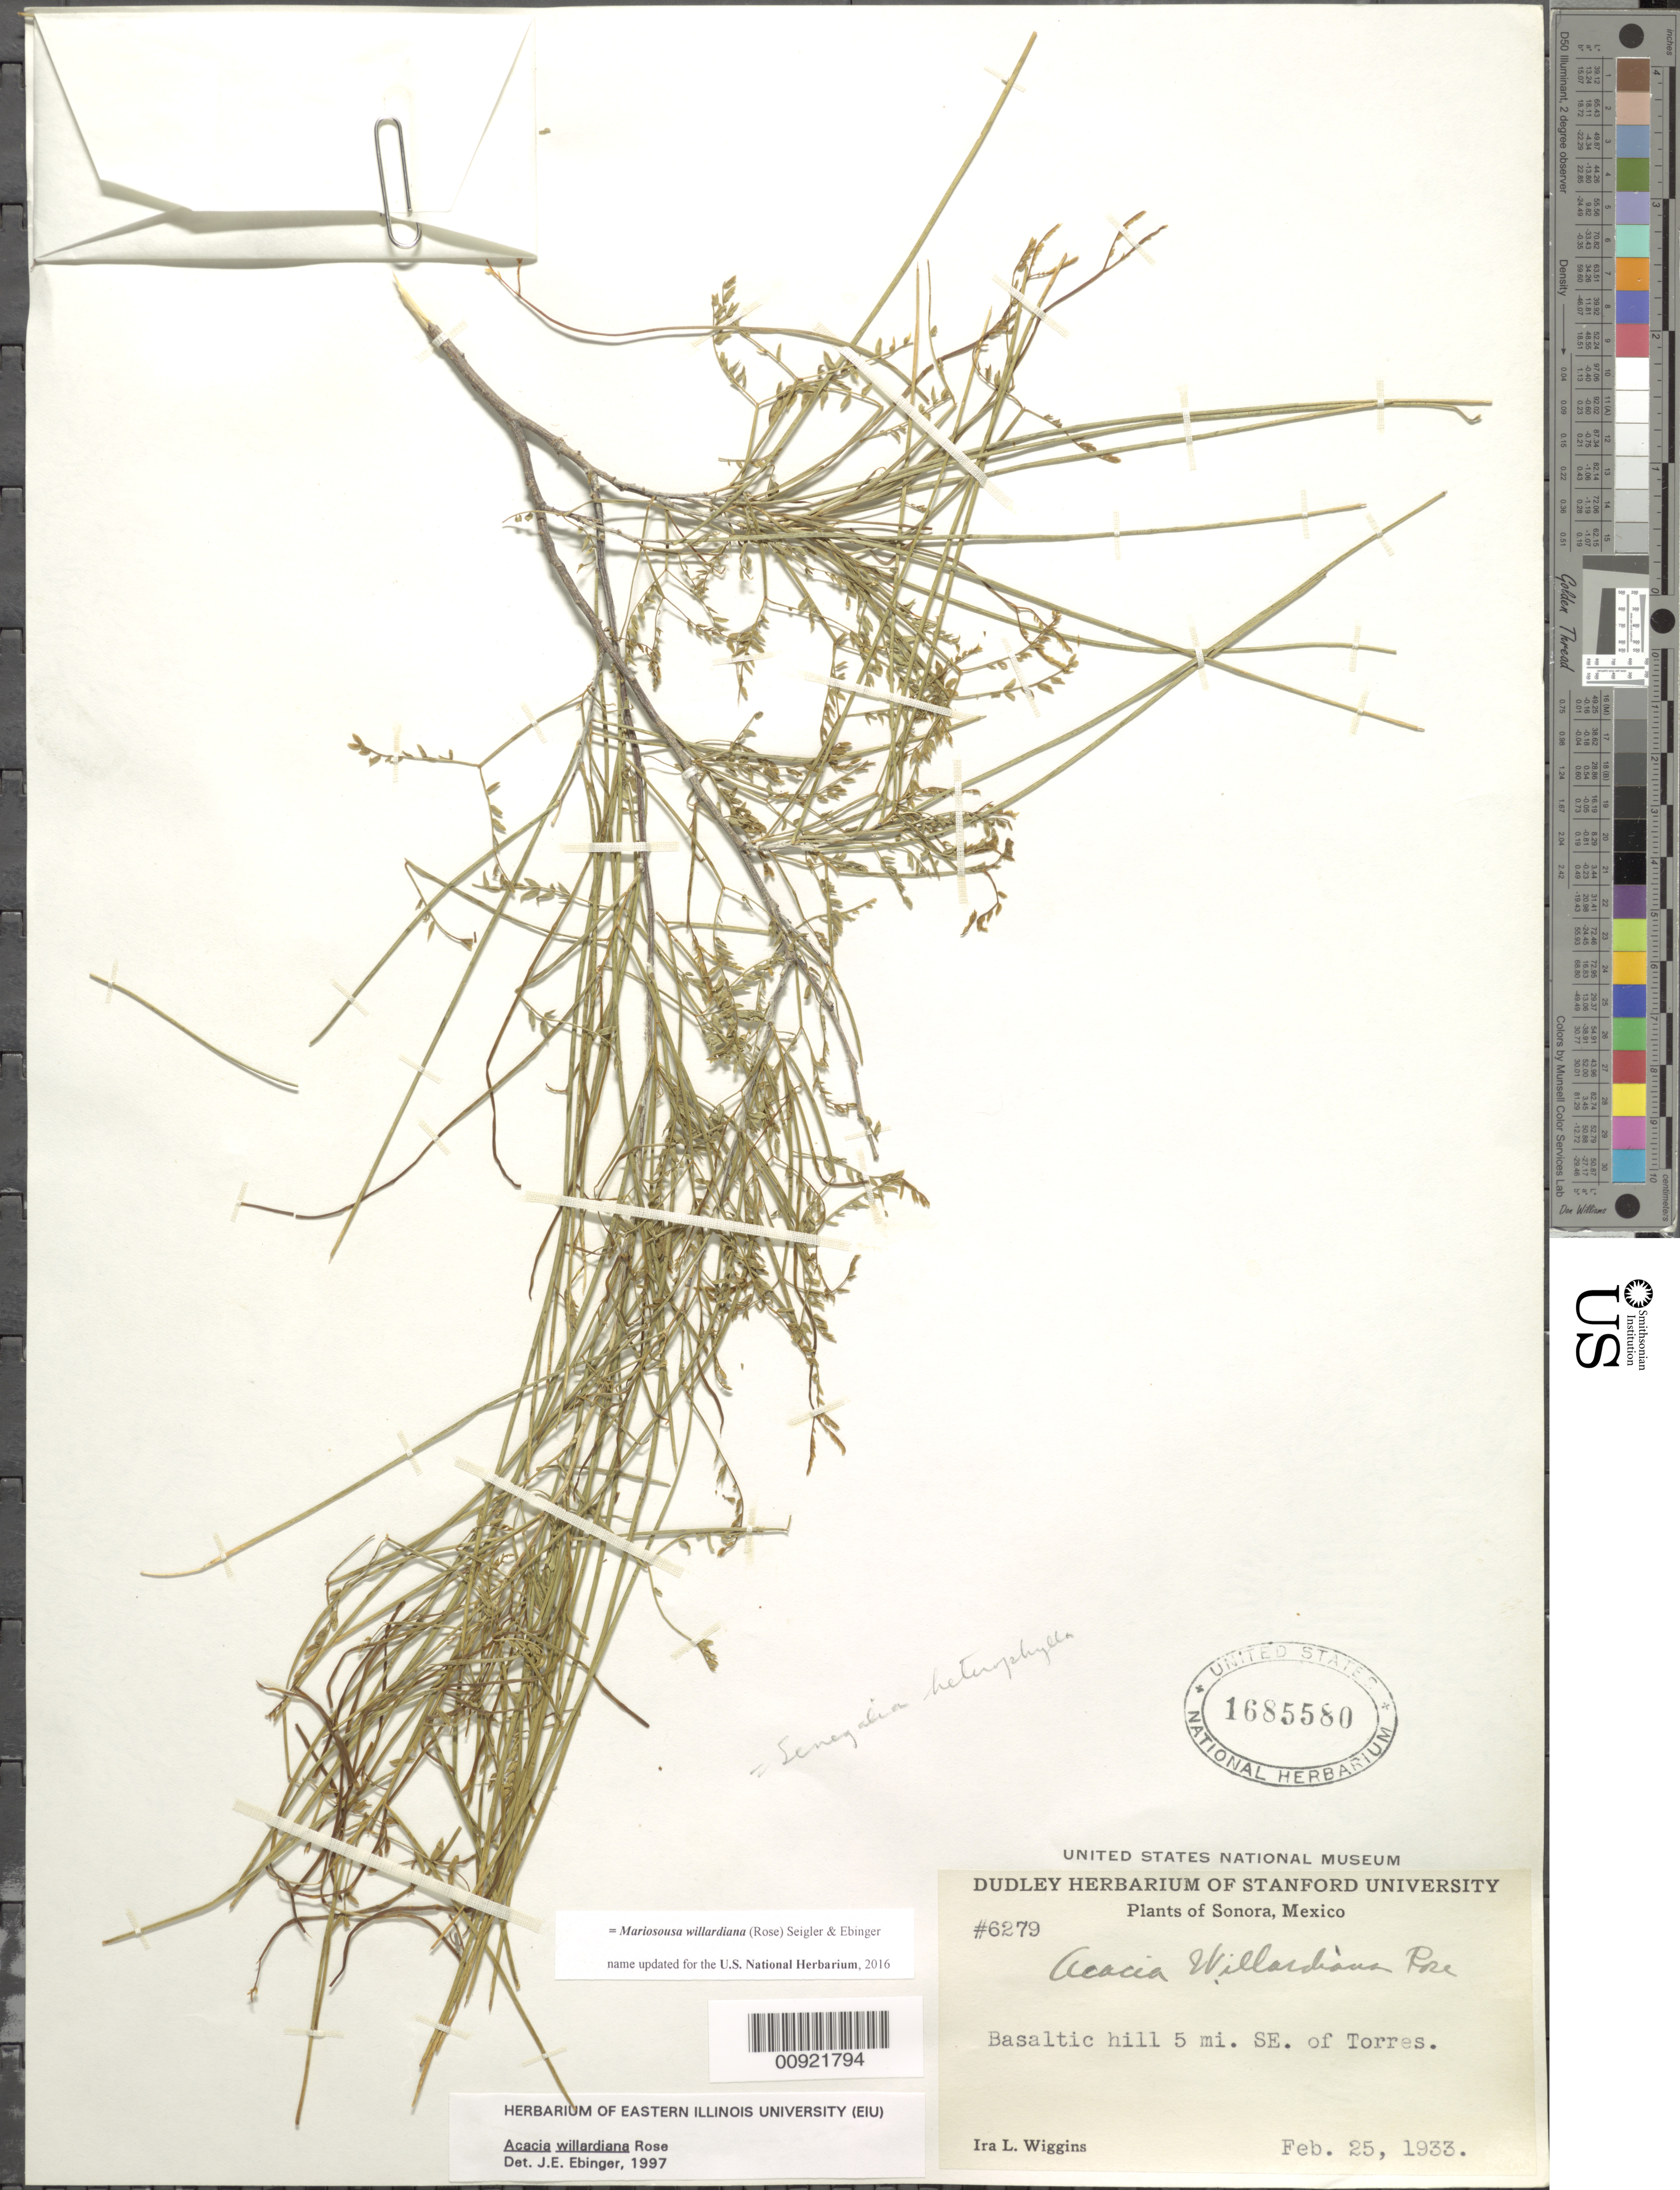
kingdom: Plantae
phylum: Tracheophyta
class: Magnoliopsida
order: Fabales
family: Fabaceae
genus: Mariosousa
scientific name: Mariosousa willardiana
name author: (Rose) Seigler & Ebinger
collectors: I. L. Wiggins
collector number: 6279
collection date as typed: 25 Feb 1933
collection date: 1933-02-25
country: Mexico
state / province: Sonora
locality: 5 mi. SE of Torres.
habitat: Basaltic hill.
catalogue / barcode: US 1685580